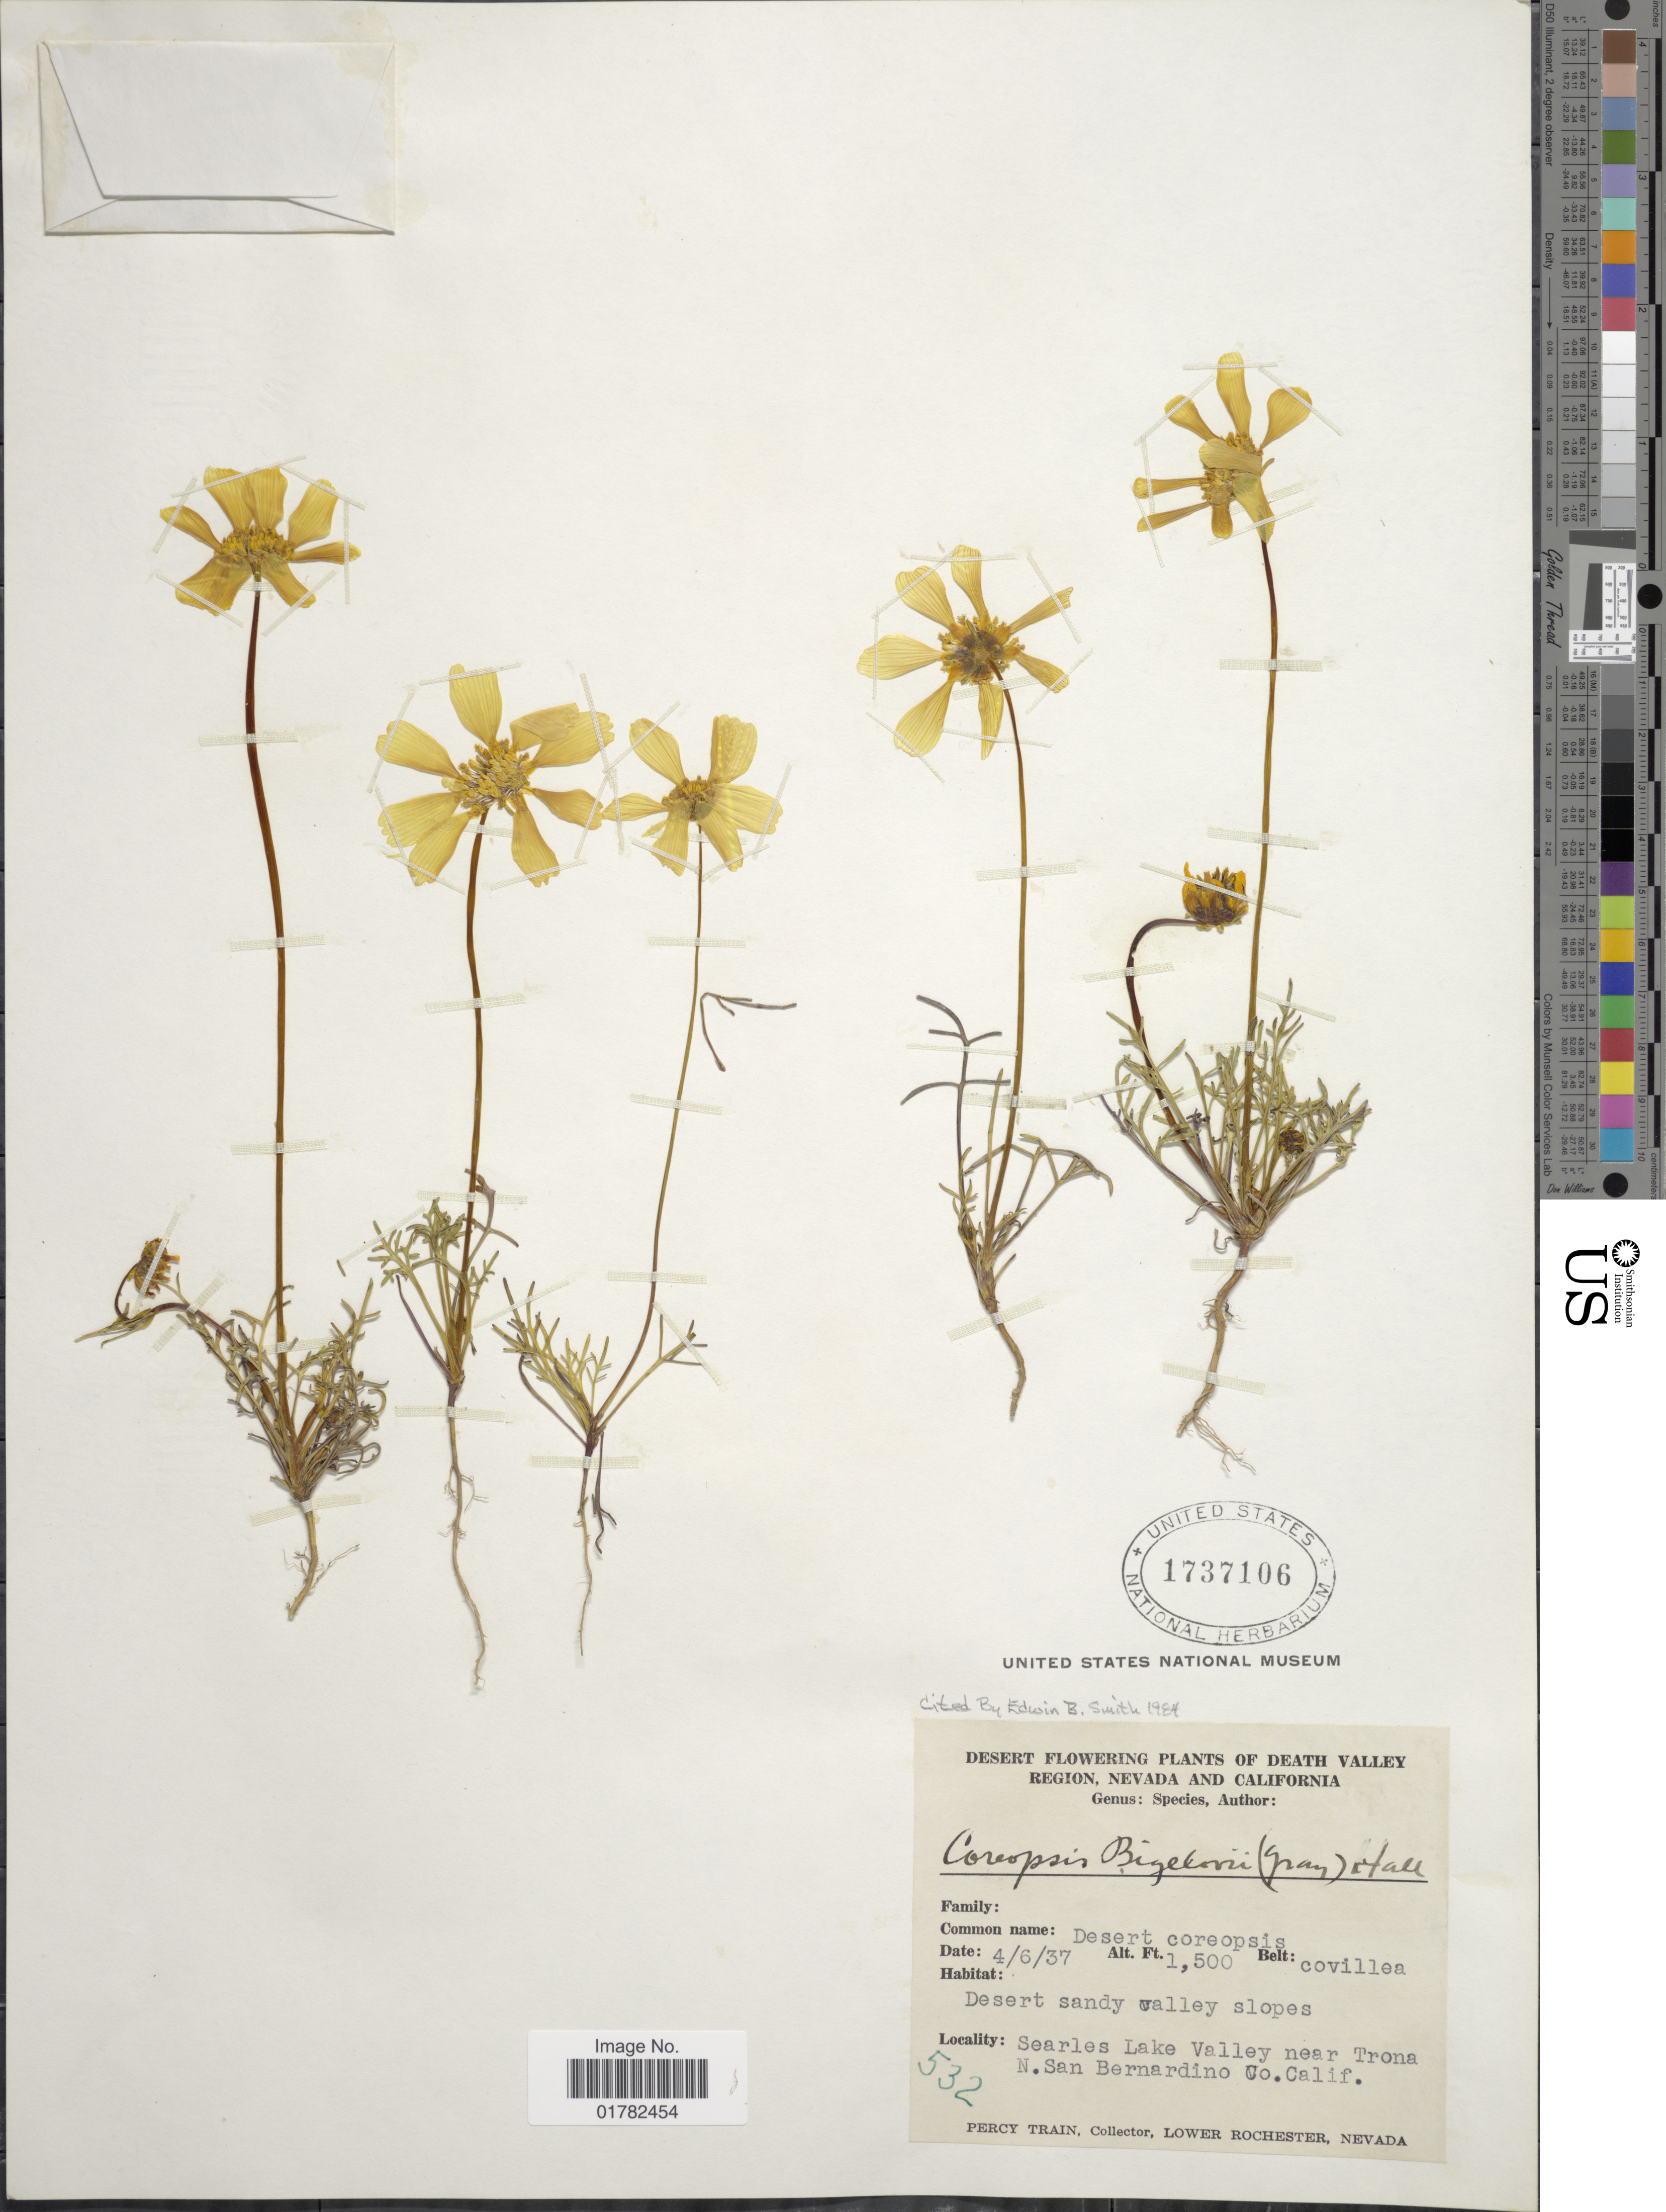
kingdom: Plantae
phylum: Tracheophyta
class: Magnoliopsida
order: Asterales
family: Asteraceae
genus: Coreopsis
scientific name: Coreopsis bigelovii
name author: (A. Gray) Voss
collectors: P. Train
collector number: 532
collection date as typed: Transcribed d/m/y: 6/4/37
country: United States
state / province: California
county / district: San Bernardino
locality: Desert of Death Valley Region, desert sandy valley slopes, Searles Lake Valley near Trona N. San Bernardino Co.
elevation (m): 457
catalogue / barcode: US 1737106